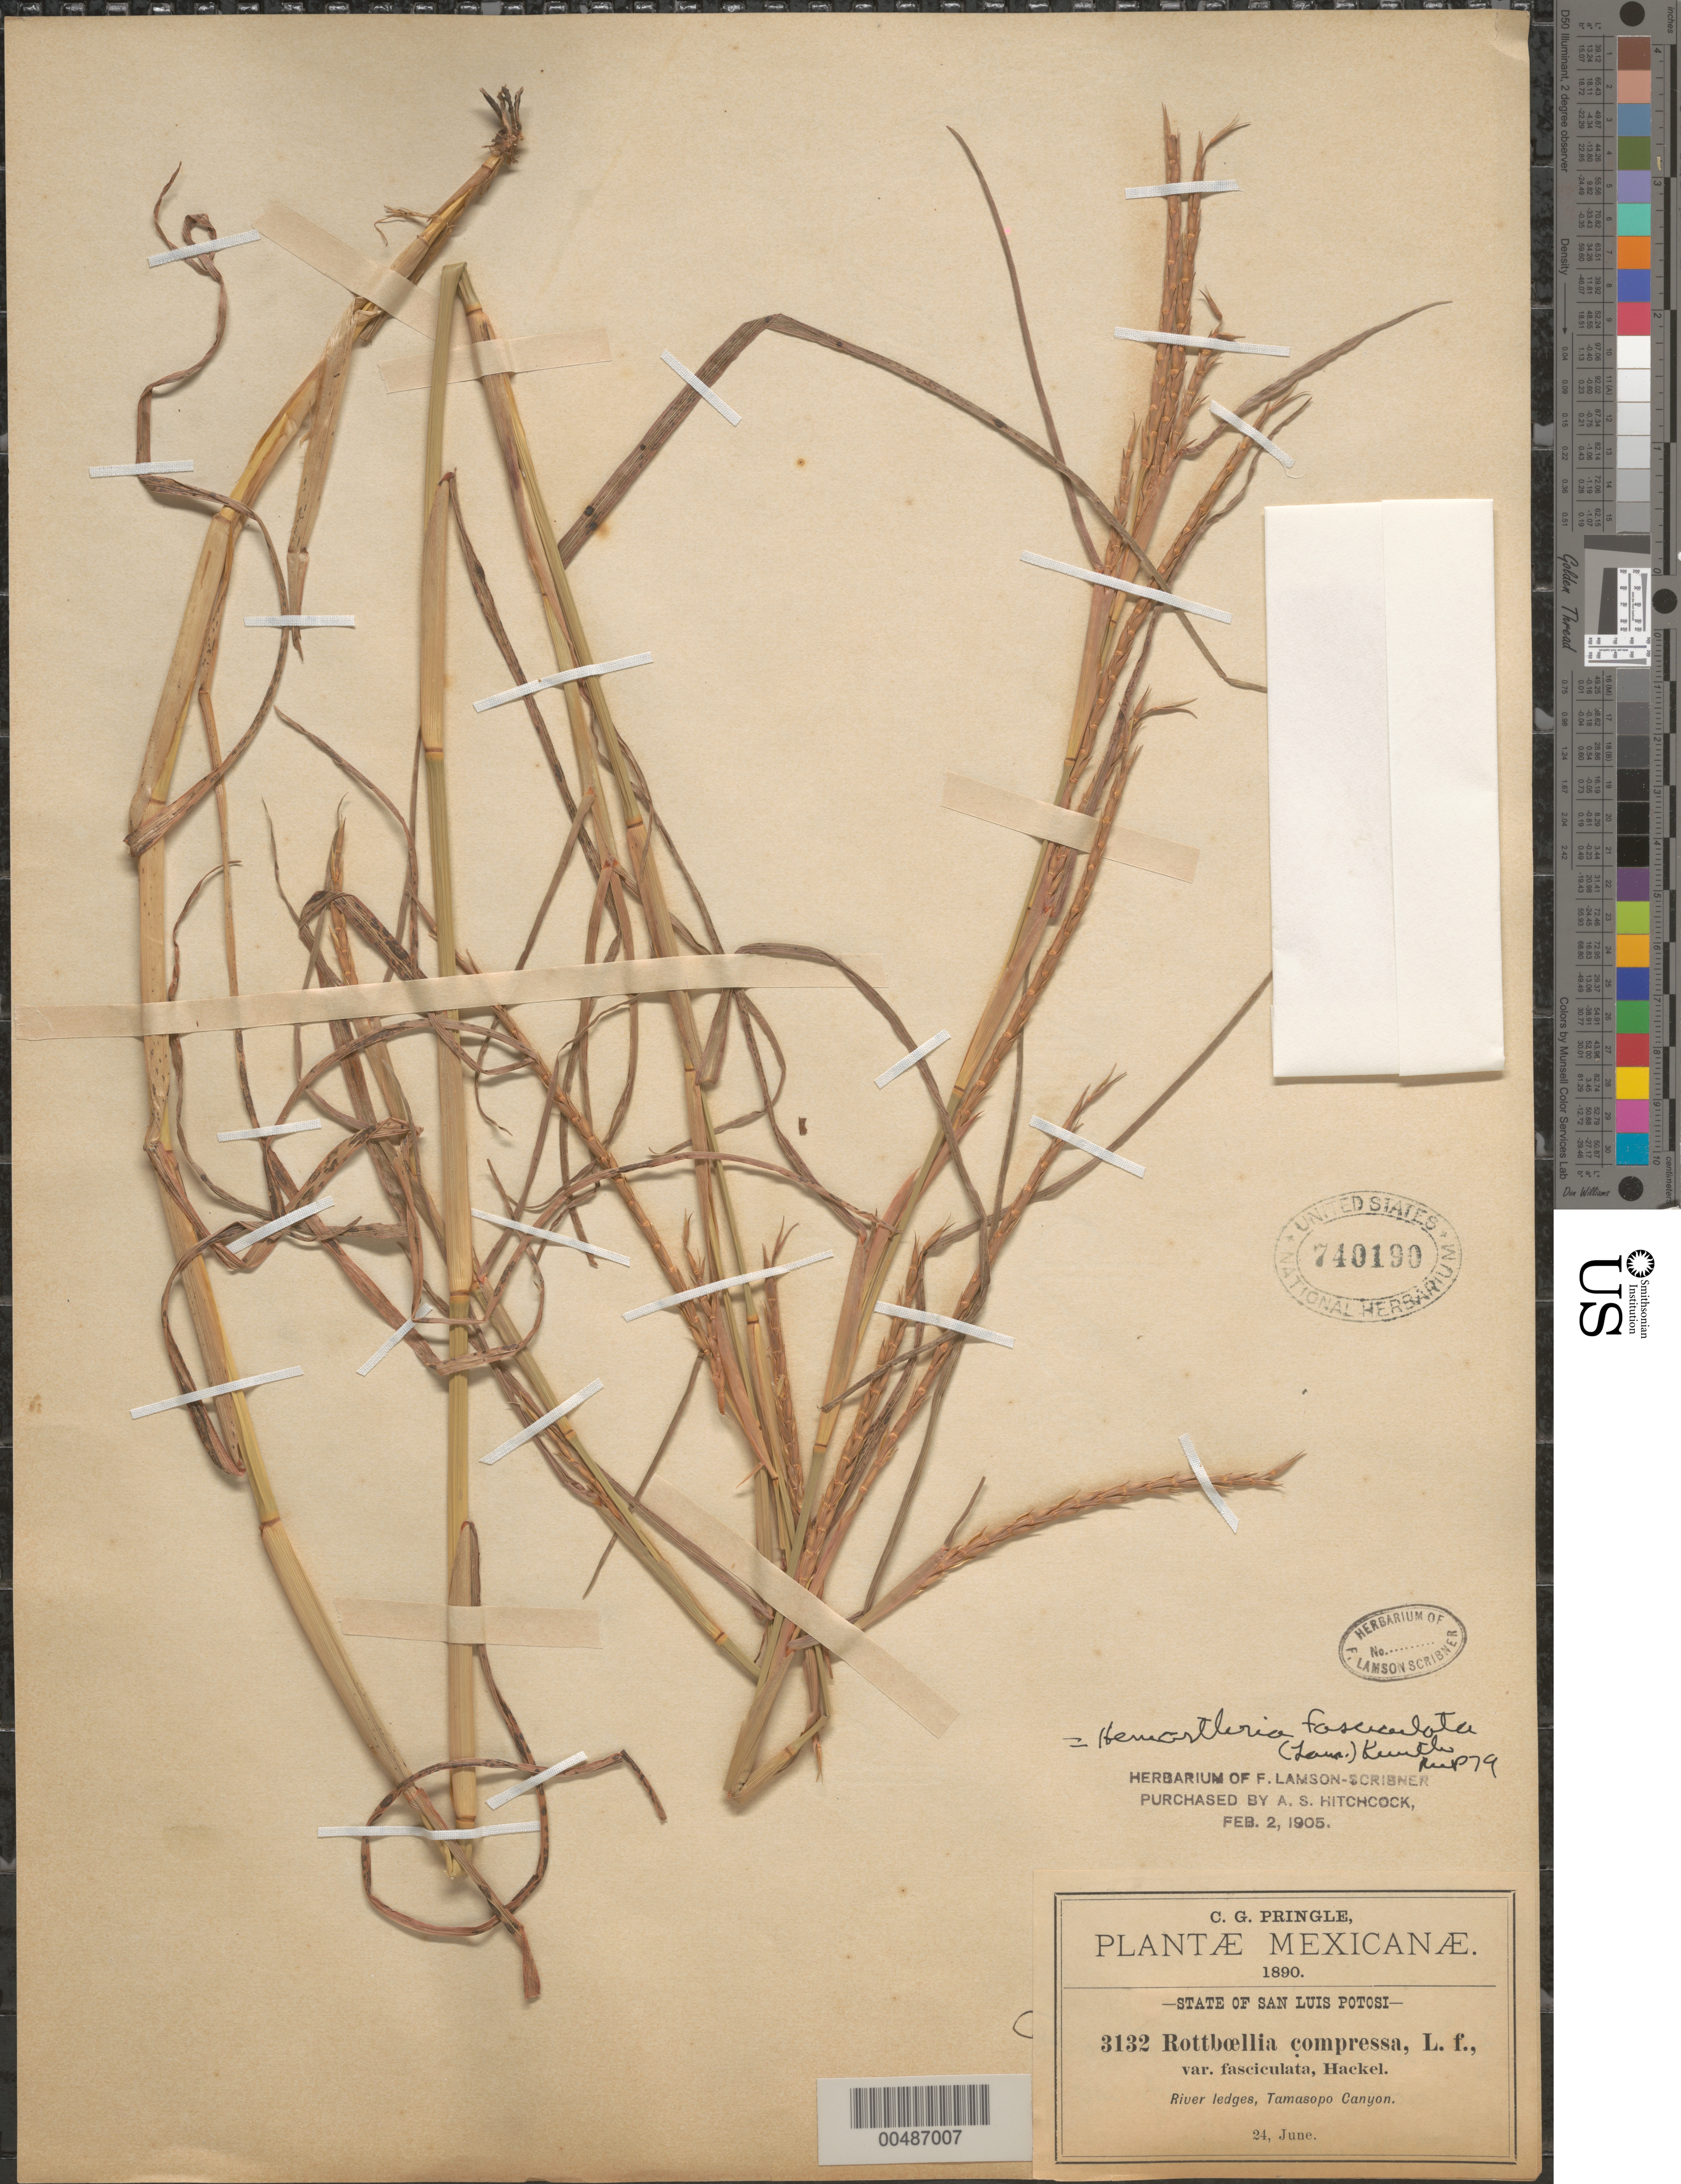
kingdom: Plantae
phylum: Tracheophyta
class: Liliopsida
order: Poales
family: Poaceae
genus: Hemarthria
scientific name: Hemarthria fasciculata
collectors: C. G. Pringle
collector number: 3132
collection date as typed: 24 Jun 1890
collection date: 1890-06-24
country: Mexico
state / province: San Luis Potosi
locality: Tamasopo Canyon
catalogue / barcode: US 740190